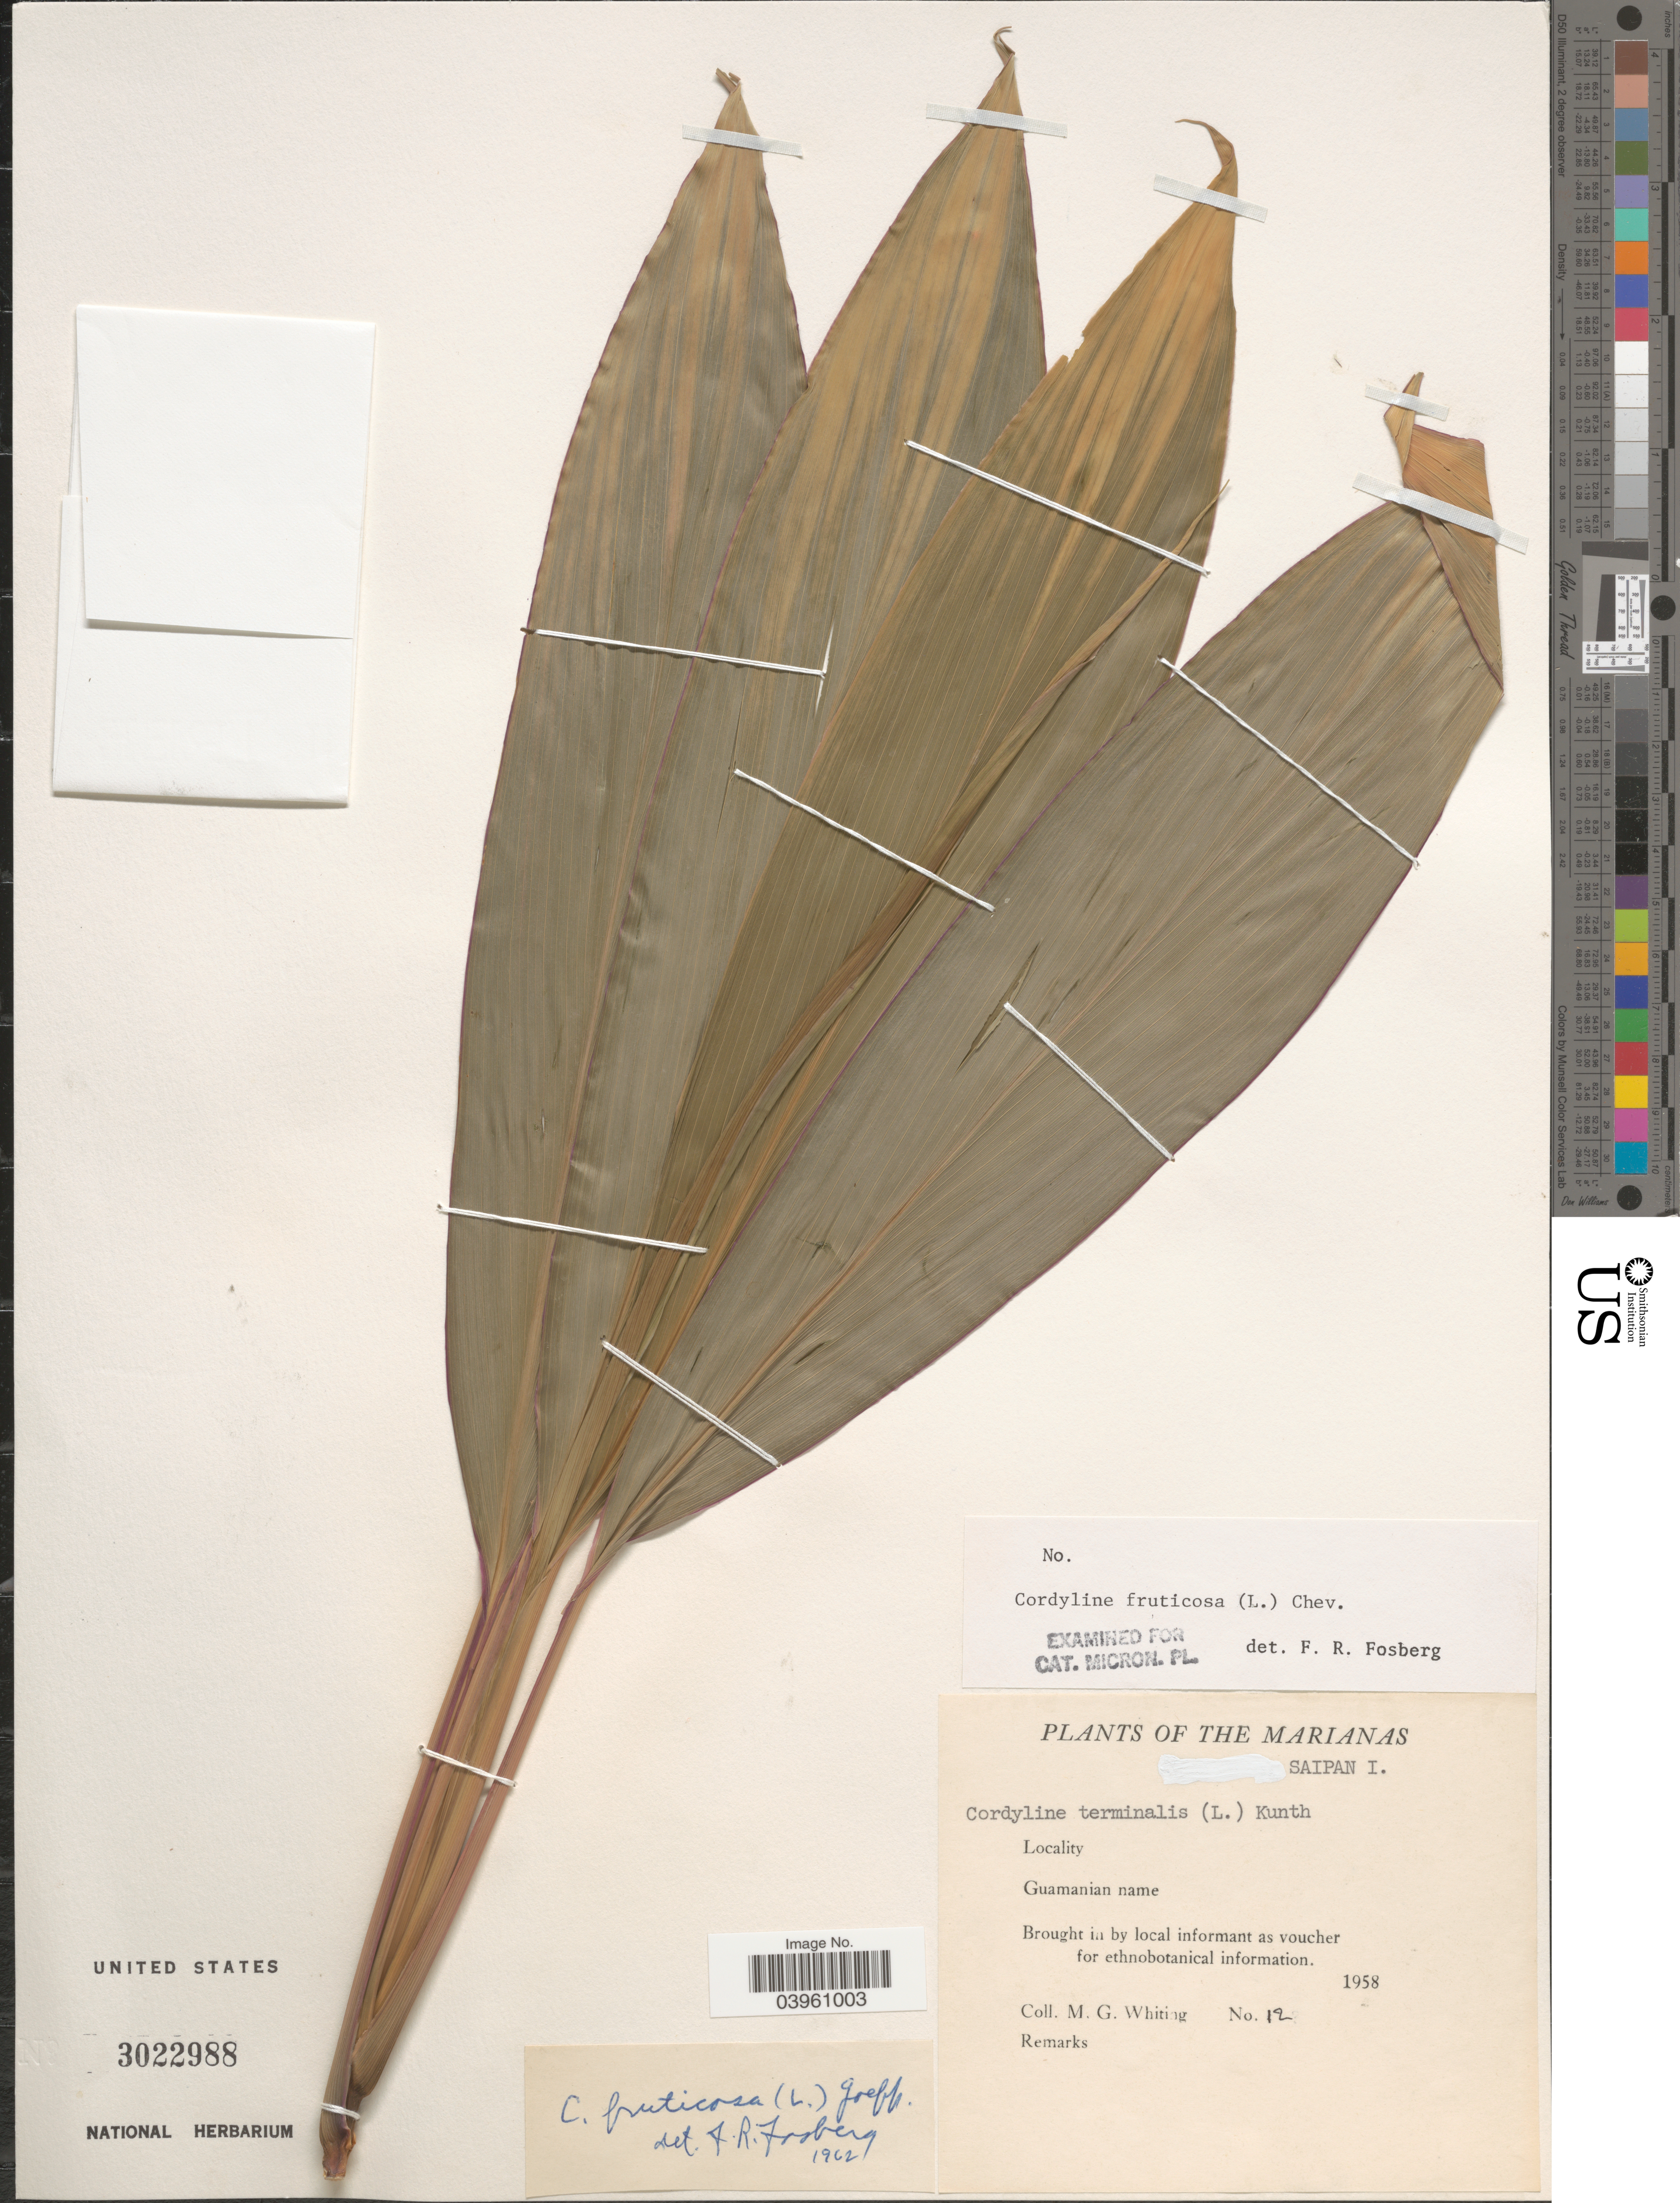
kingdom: Plantae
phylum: Tracheophyta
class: Liliopsida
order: Asparagales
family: Asparagaceae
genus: Cordyline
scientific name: Cordyline fruticosa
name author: (L.) A. Chev.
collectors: M. Whiting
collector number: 12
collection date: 1958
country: Northern Mariana Islands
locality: Saipan I.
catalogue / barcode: US 3022988